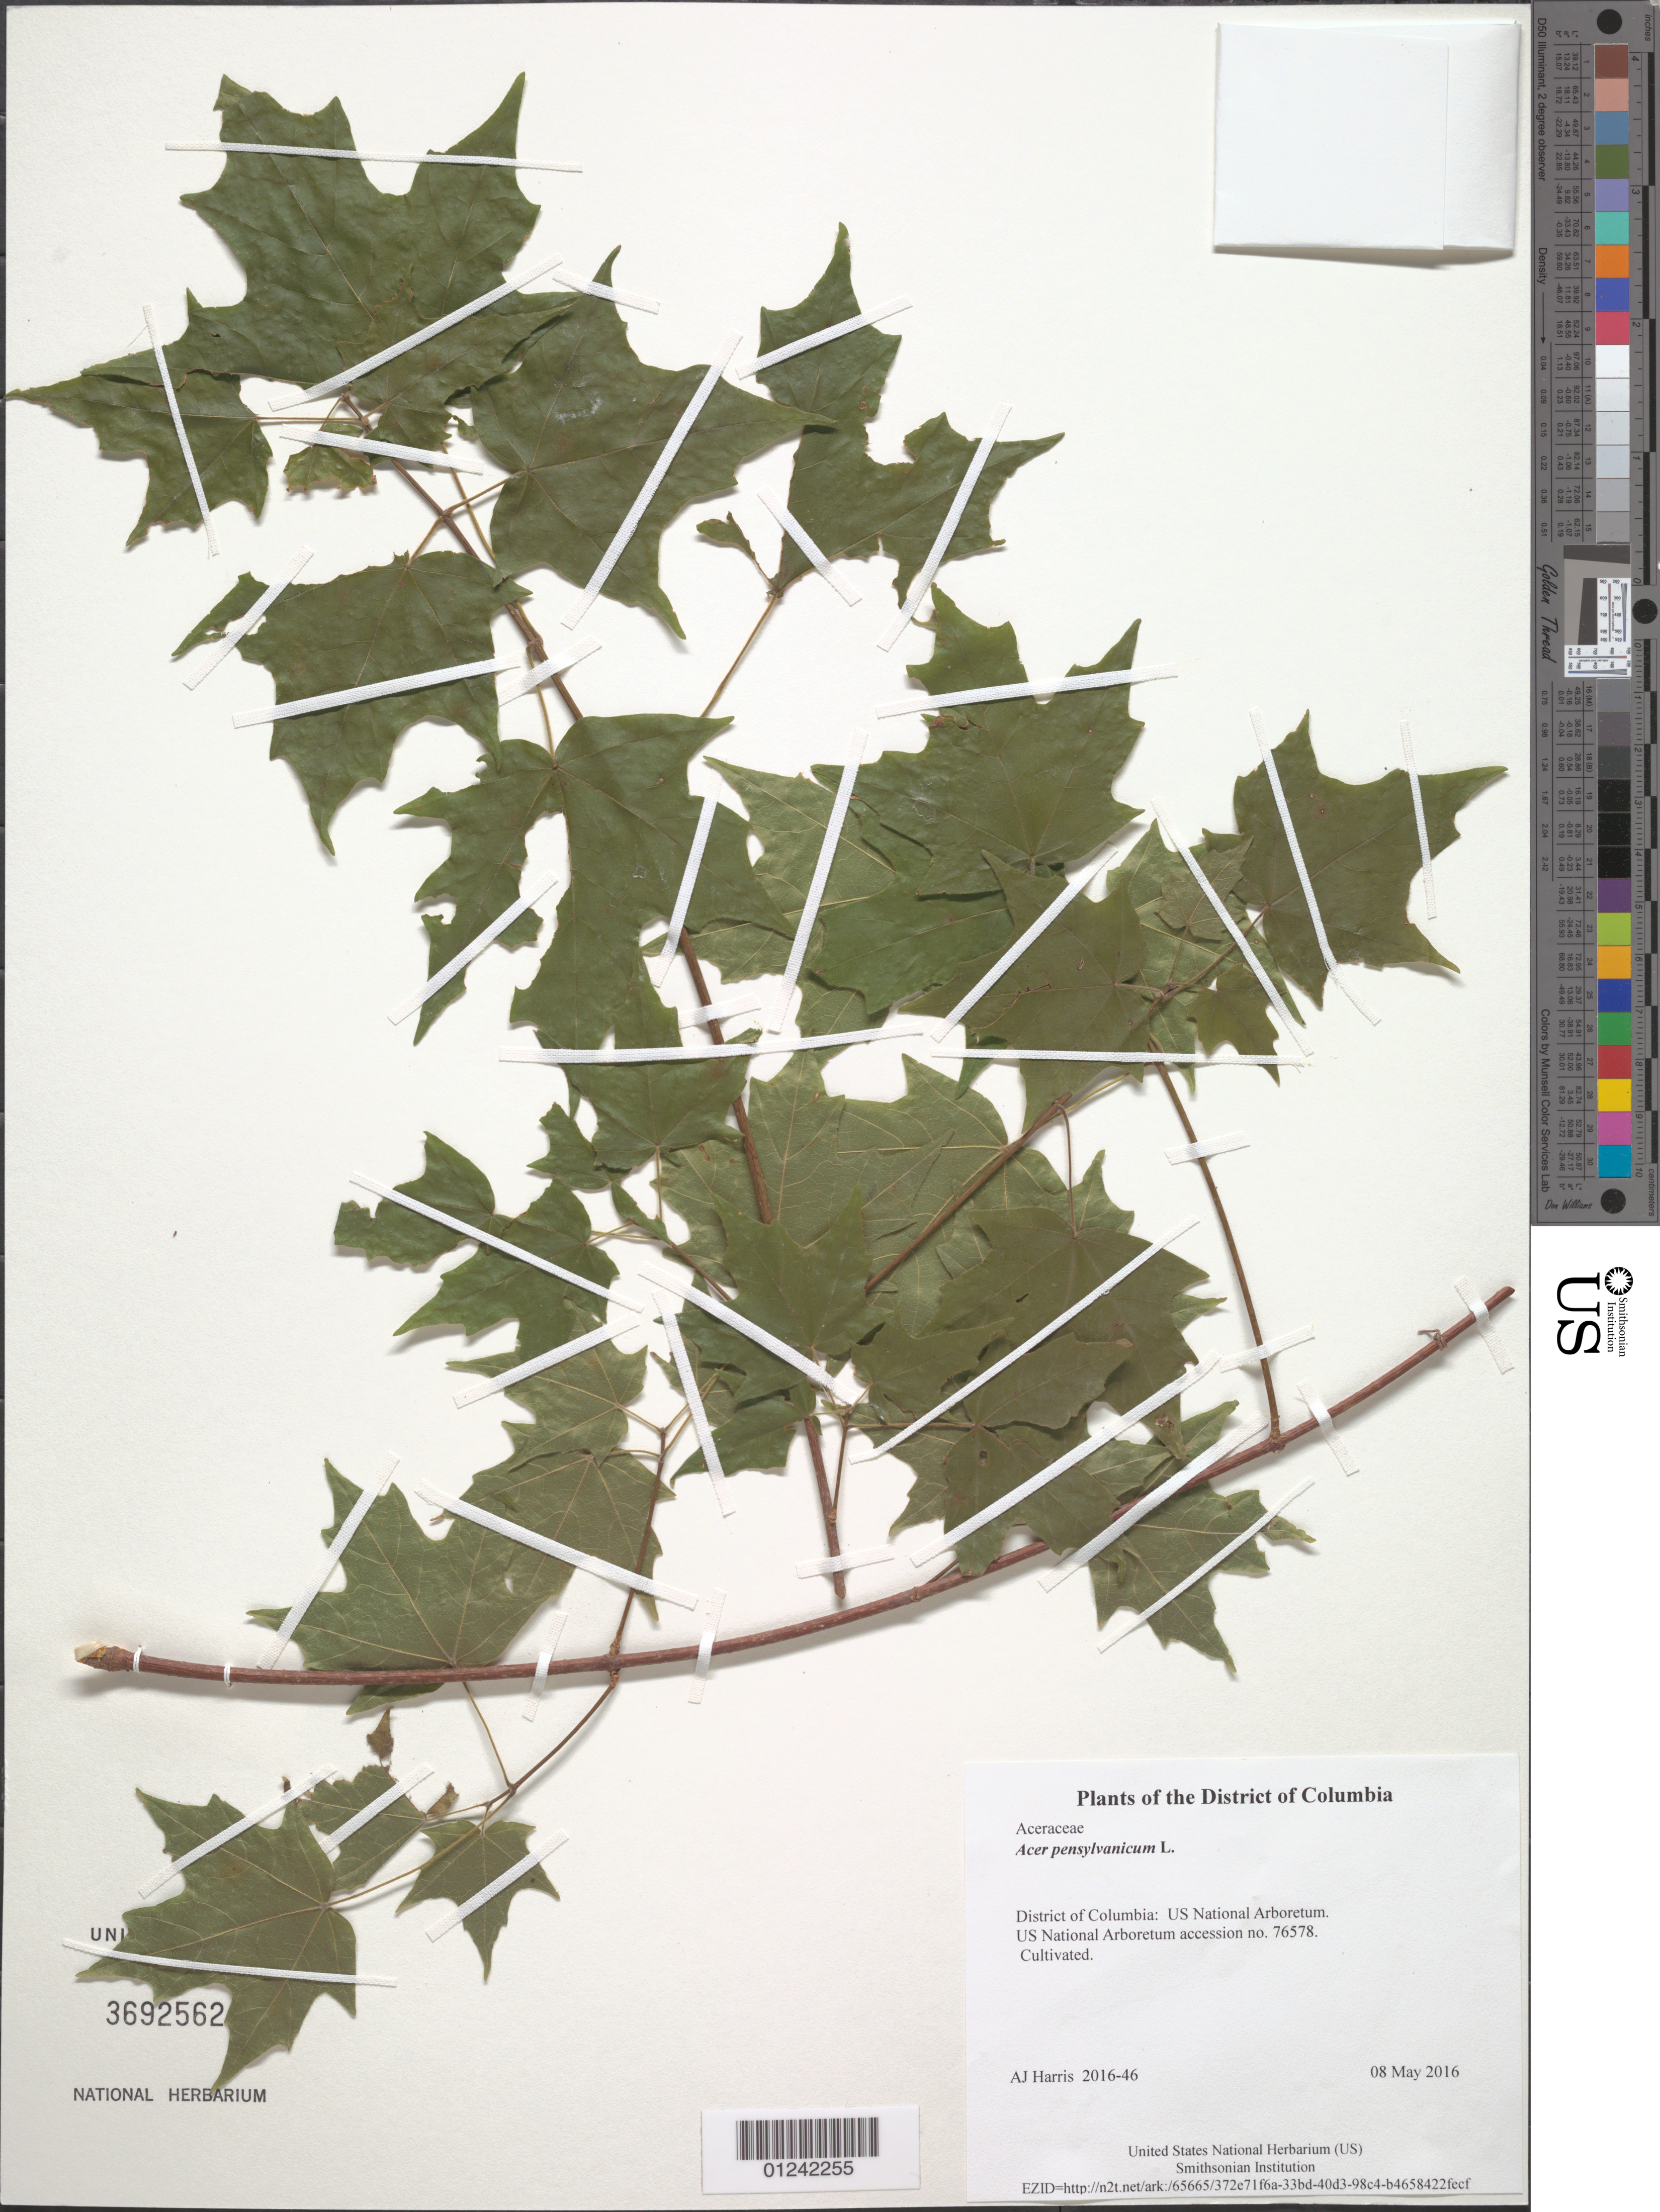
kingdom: Plantae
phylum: Tracheophyta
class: Magnoliopsida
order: Sapindales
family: Sapindaceae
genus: Acer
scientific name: Acer pensylvanicum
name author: L.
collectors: A. J. Harris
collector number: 2016-46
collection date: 2016-05-08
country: United States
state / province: District of Columbia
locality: US National Arboretum.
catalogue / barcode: US 3692562